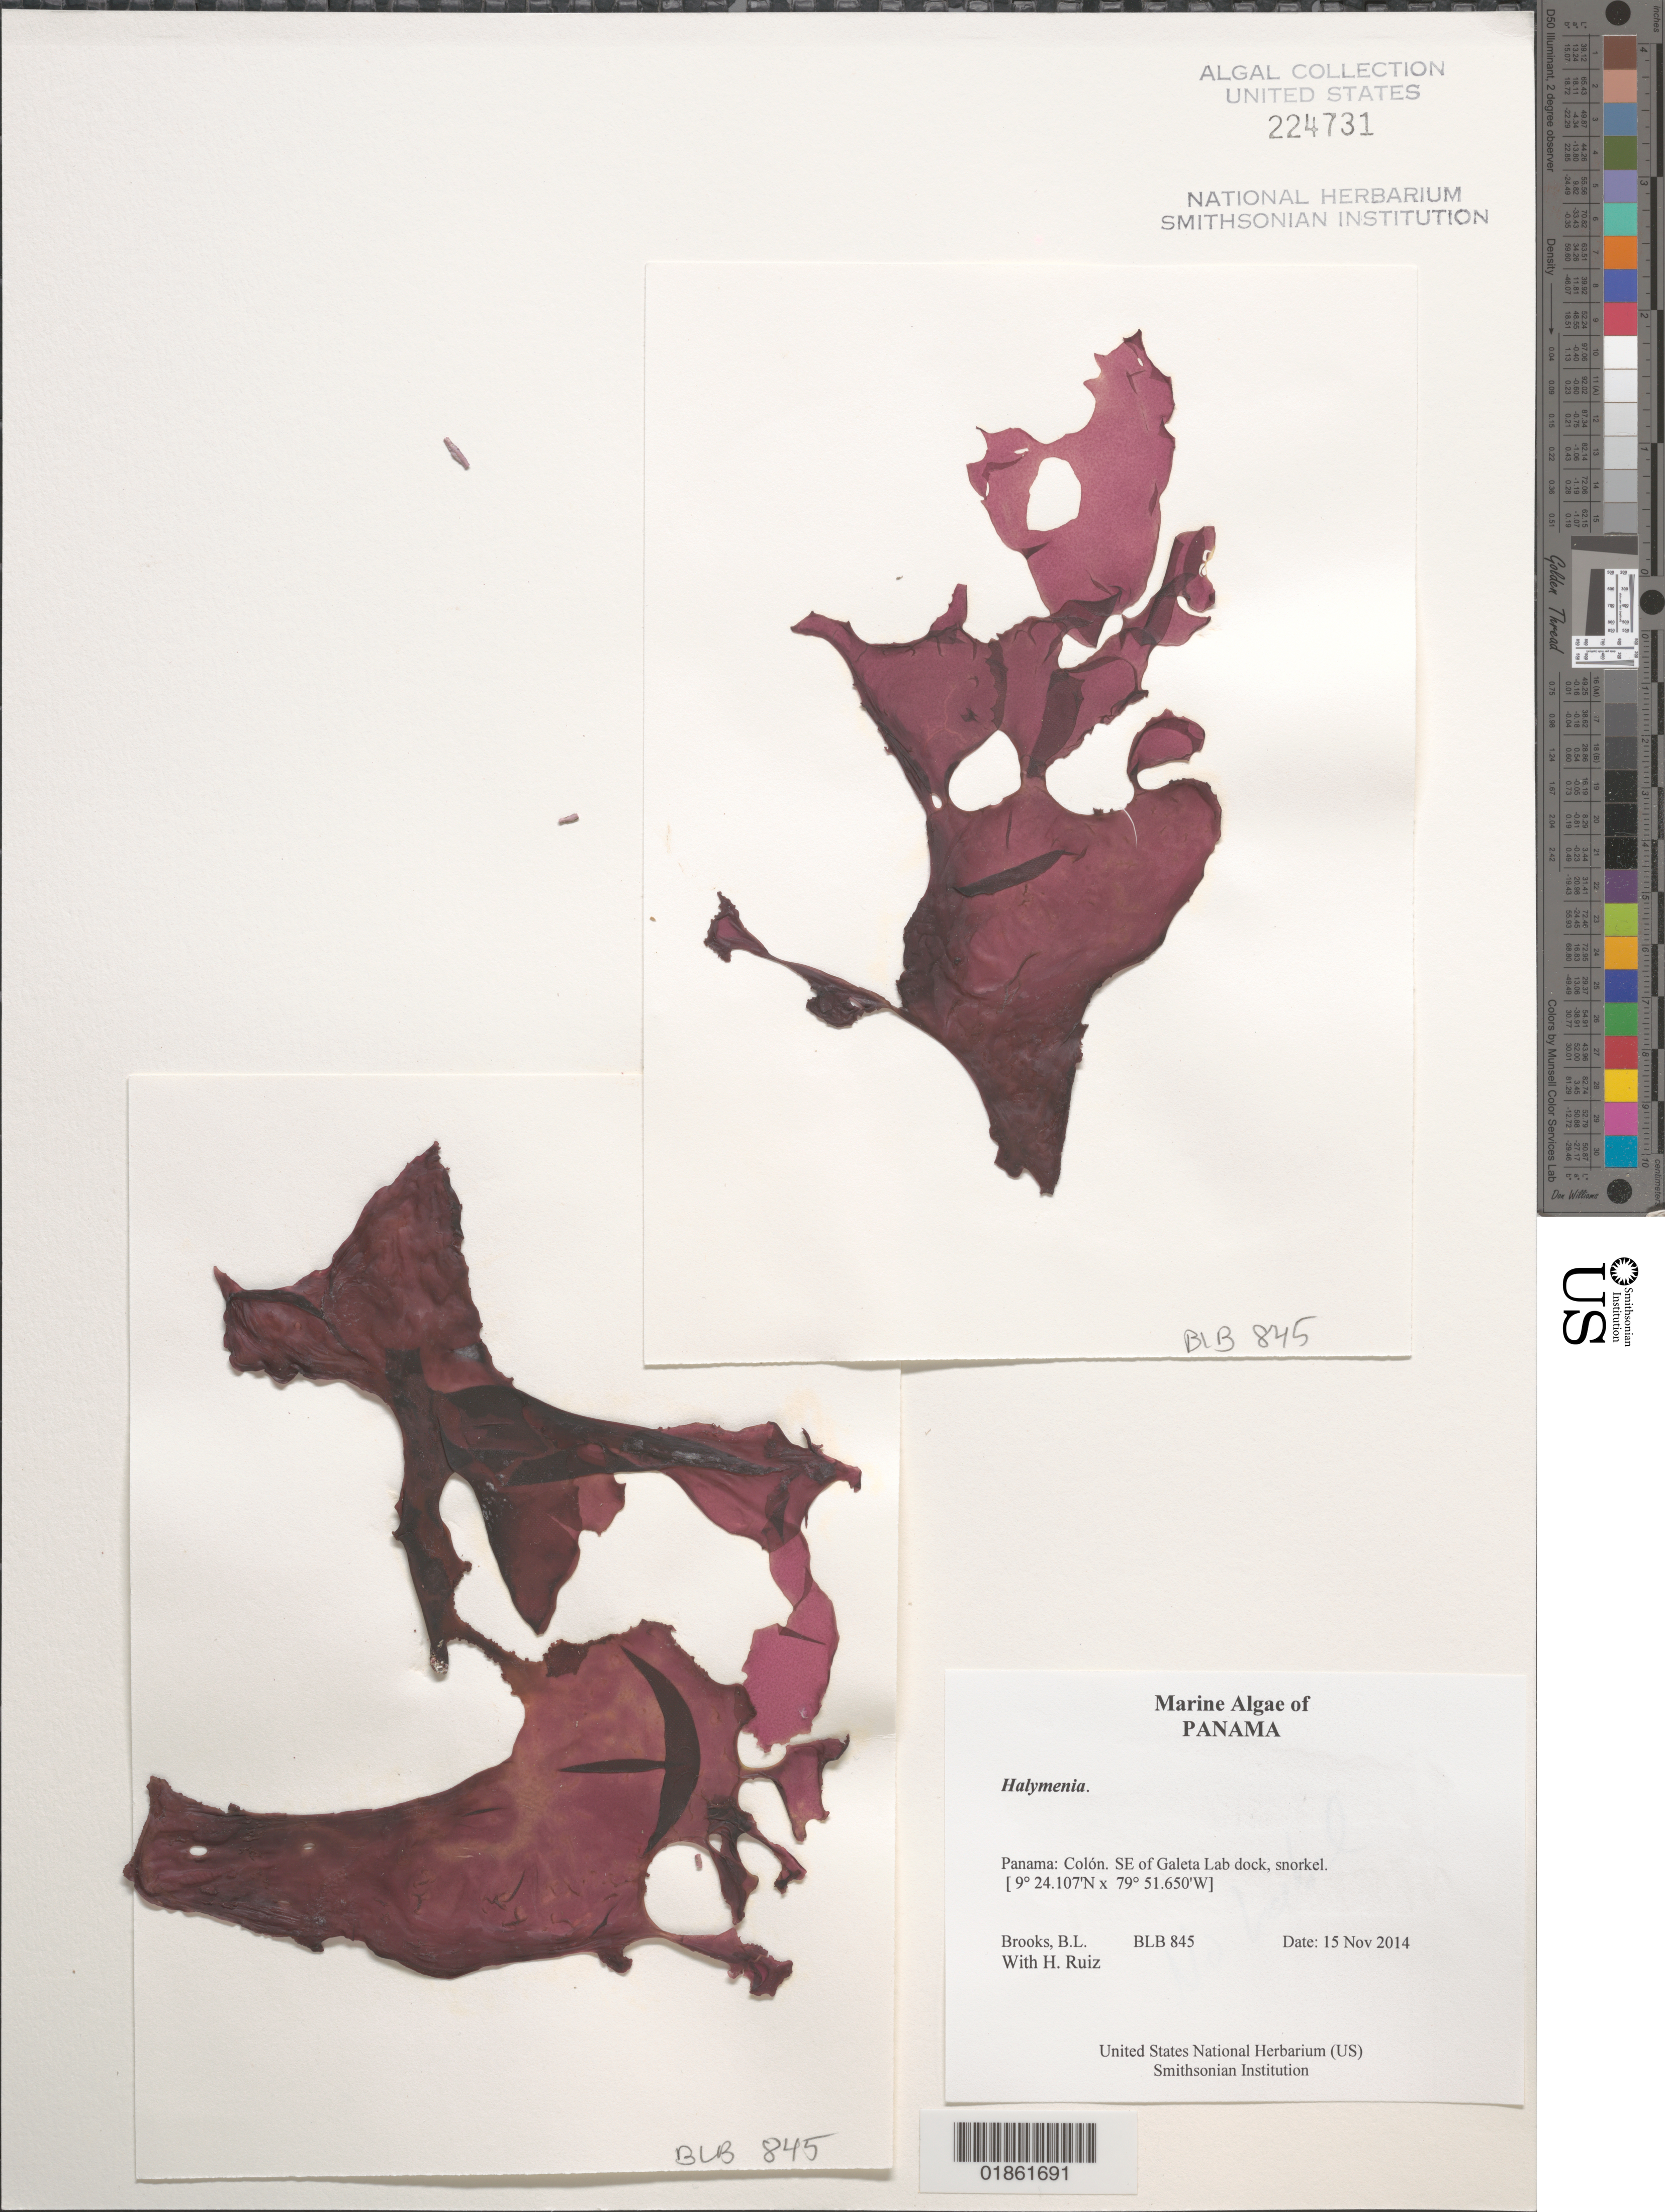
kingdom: Plantae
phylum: Rhodophyta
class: Florideophyceae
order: Halymeniales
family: Halymeniaceae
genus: Halymenia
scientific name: Halymenia sp.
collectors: B. Brooks & H. Ruiz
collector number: BLB845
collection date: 2014-11-15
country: Panama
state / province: Colón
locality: SE of Galeta Lab dock, snorkel.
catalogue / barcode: US 224731